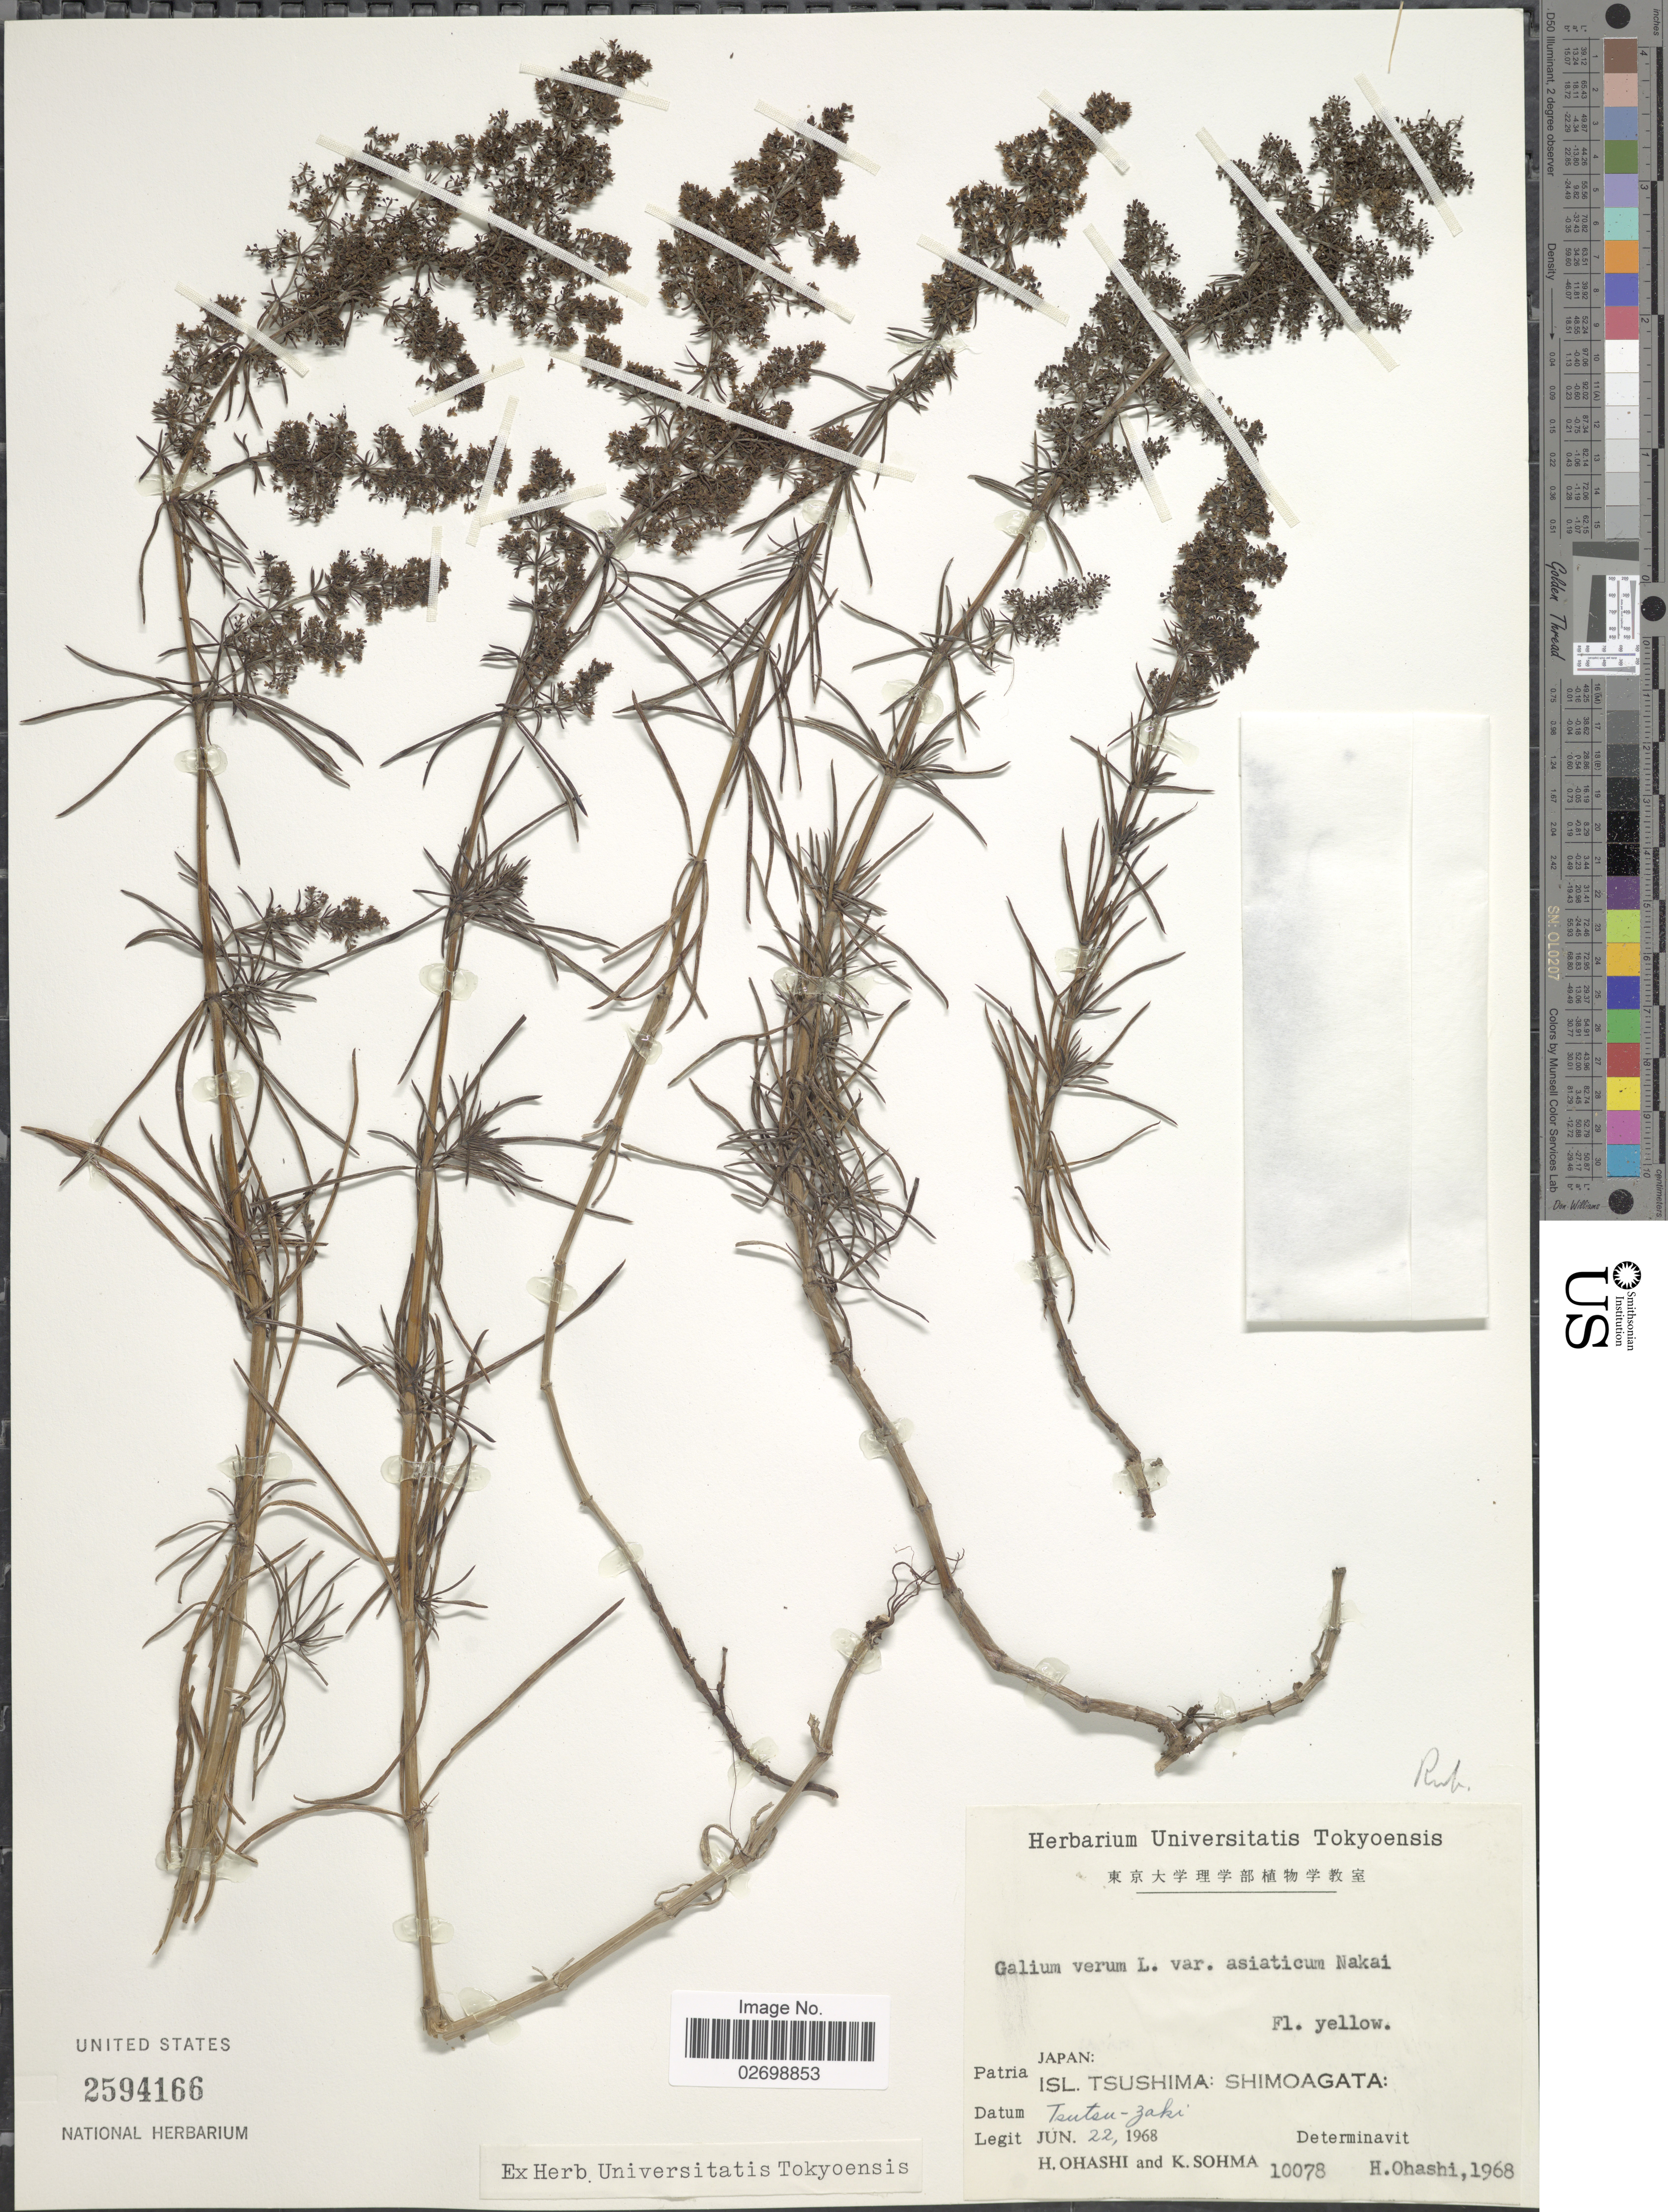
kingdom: Plantae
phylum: Tracheophyta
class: Magnoliopsida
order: Gentianales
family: Rubiaceae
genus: Galium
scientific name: Galium verum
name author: L.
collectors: H. Ohashi & K. Sohma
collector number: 10078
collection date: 1968-06-22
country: Japan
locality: Isl. Tsushima: Shimoagata: Tsutsu-zaki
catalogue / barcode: US 2594166